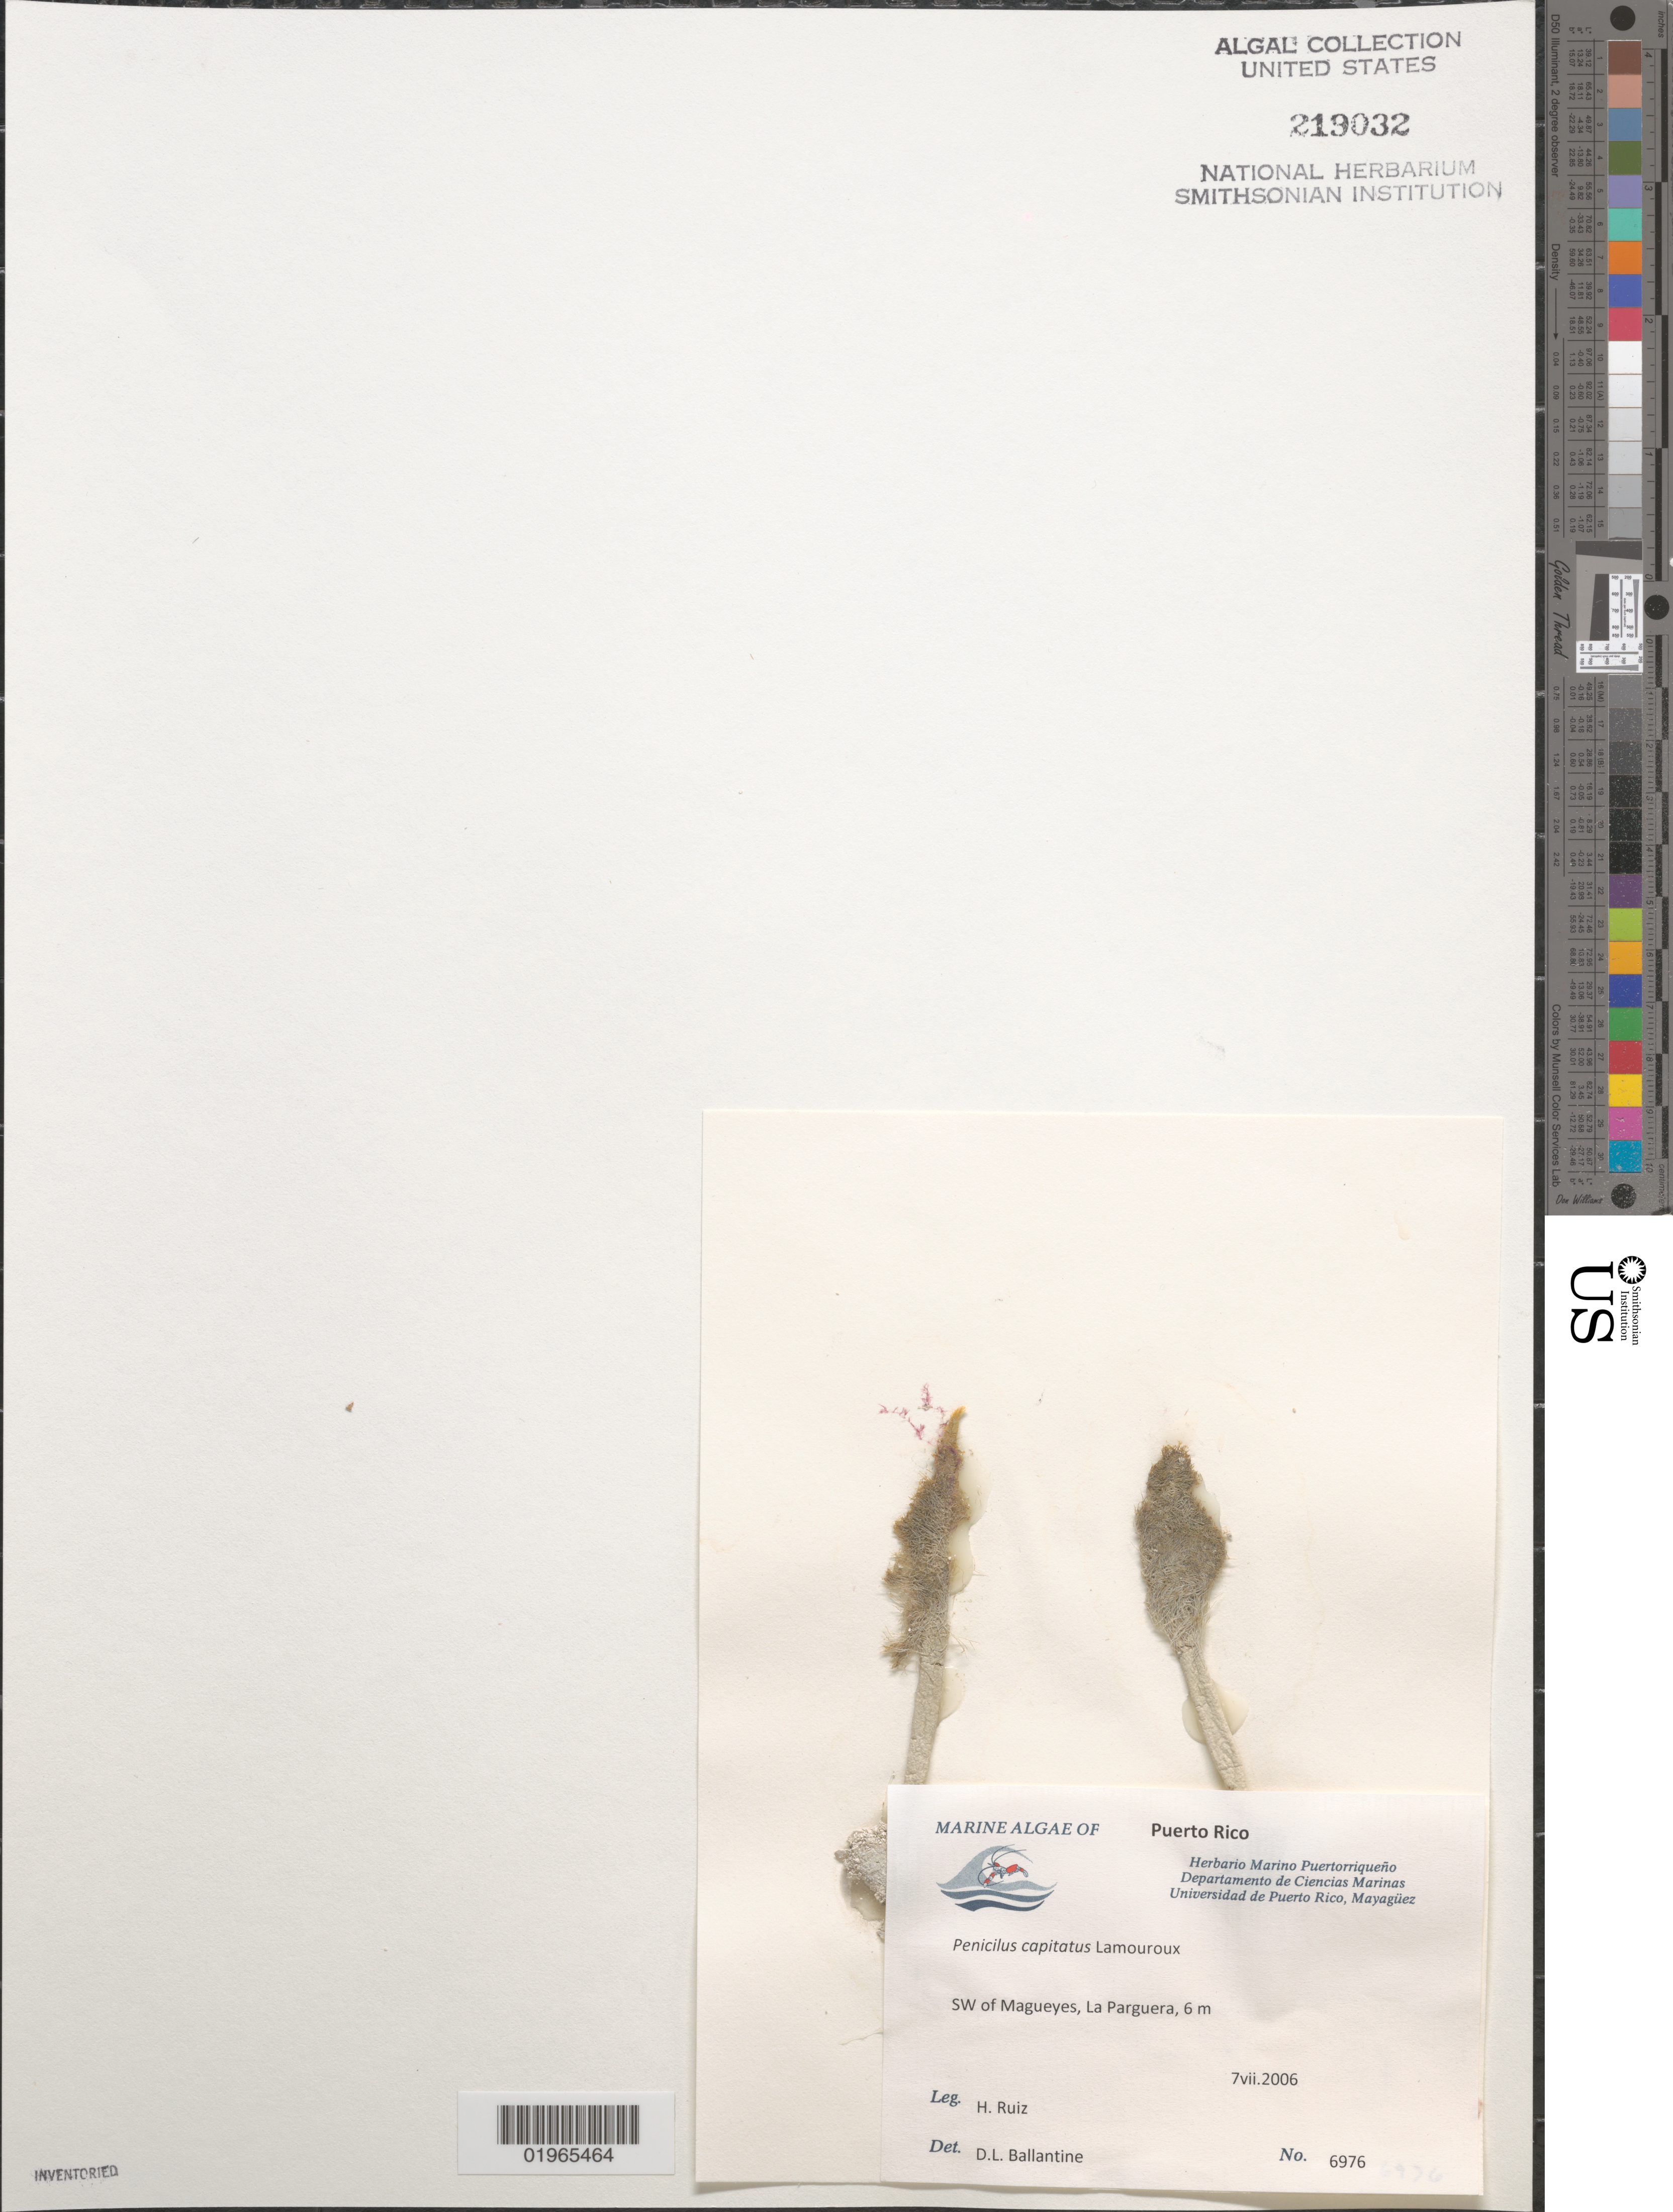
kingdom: Plantae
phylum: Chlorophyta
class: Ulvophyceae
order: Bryopsidales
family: Udoteaceae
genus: Penicillus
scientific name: Penicillus capitatus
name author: Lam.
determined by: Ballantine, D. L.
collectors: H. Ruiz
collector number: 6976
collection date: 2006-07-07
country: Puerto Rico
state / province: Lajas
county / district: La Parguera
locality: SW of Magueyes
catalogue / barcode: US 219032